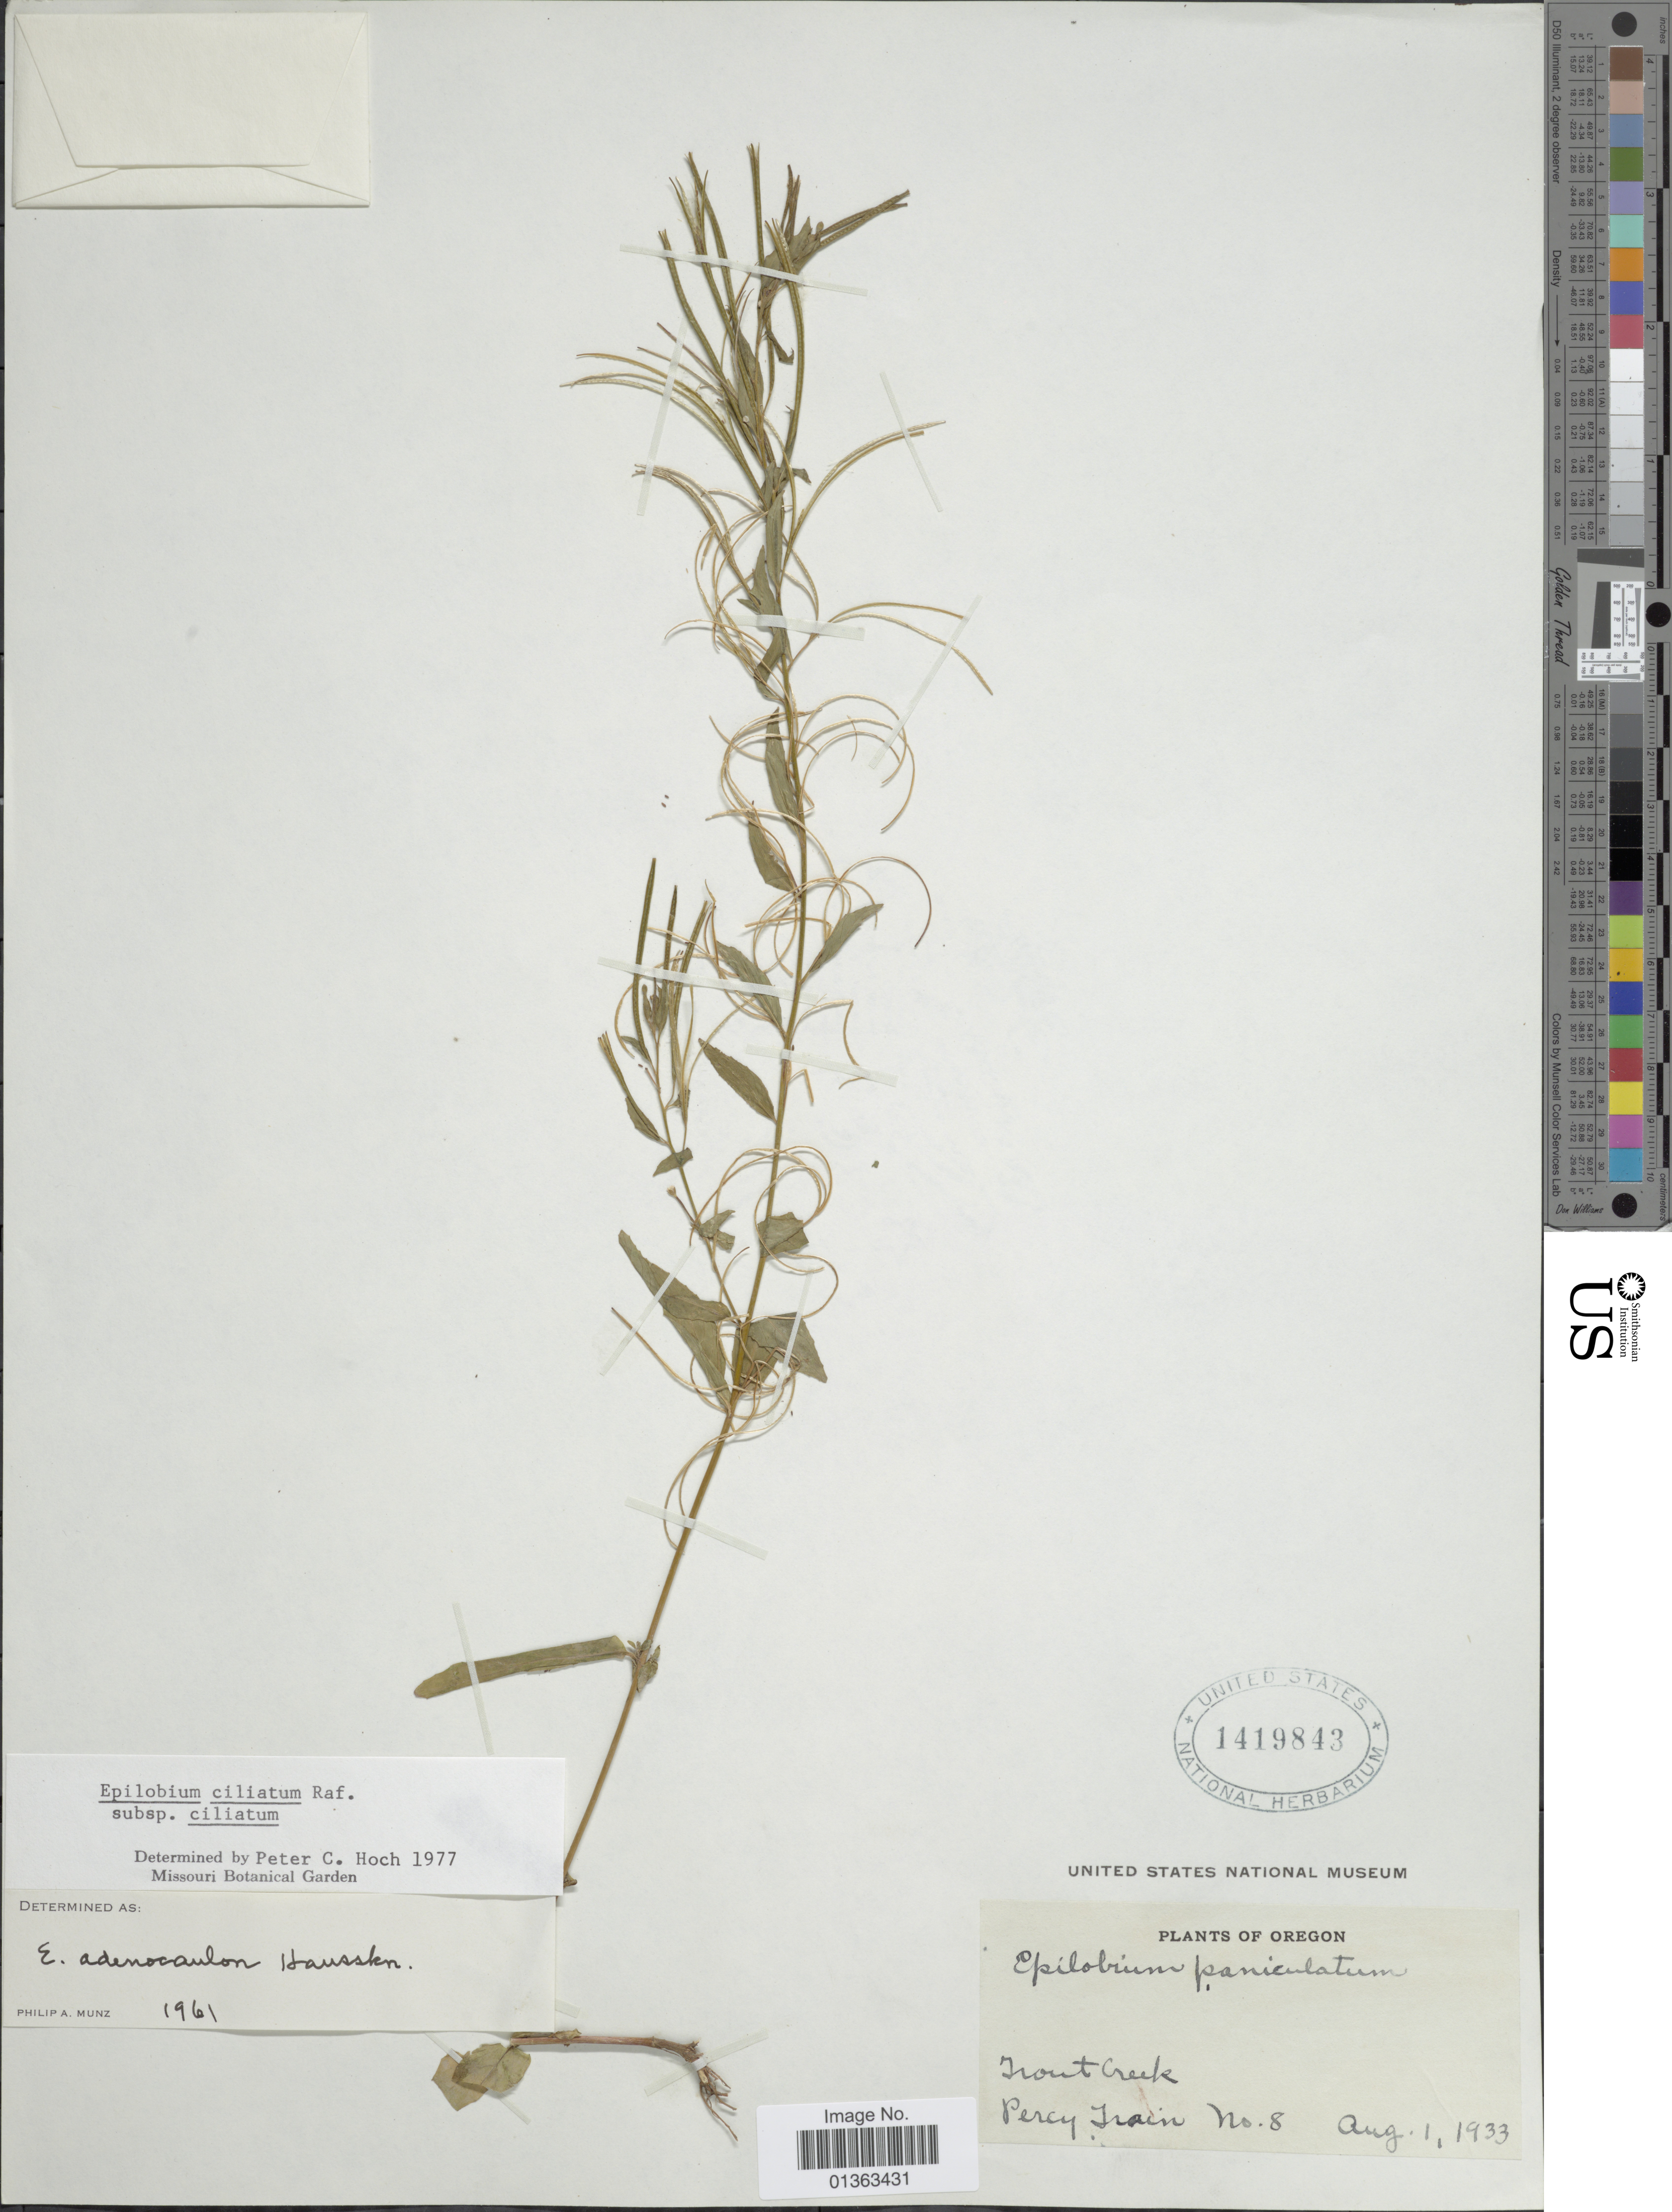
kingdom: Plantae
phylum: Tracheophyta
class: Magnoliopsida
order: Myrtales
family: Onagraceae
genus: Epilobium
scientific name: Epilobium ciliatum subsp. ciliatum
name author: Raf.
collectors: P. Train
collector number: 8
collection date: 1933-08-01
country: United States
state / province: Oregon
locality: Front Creek.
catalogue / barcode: US 1419843